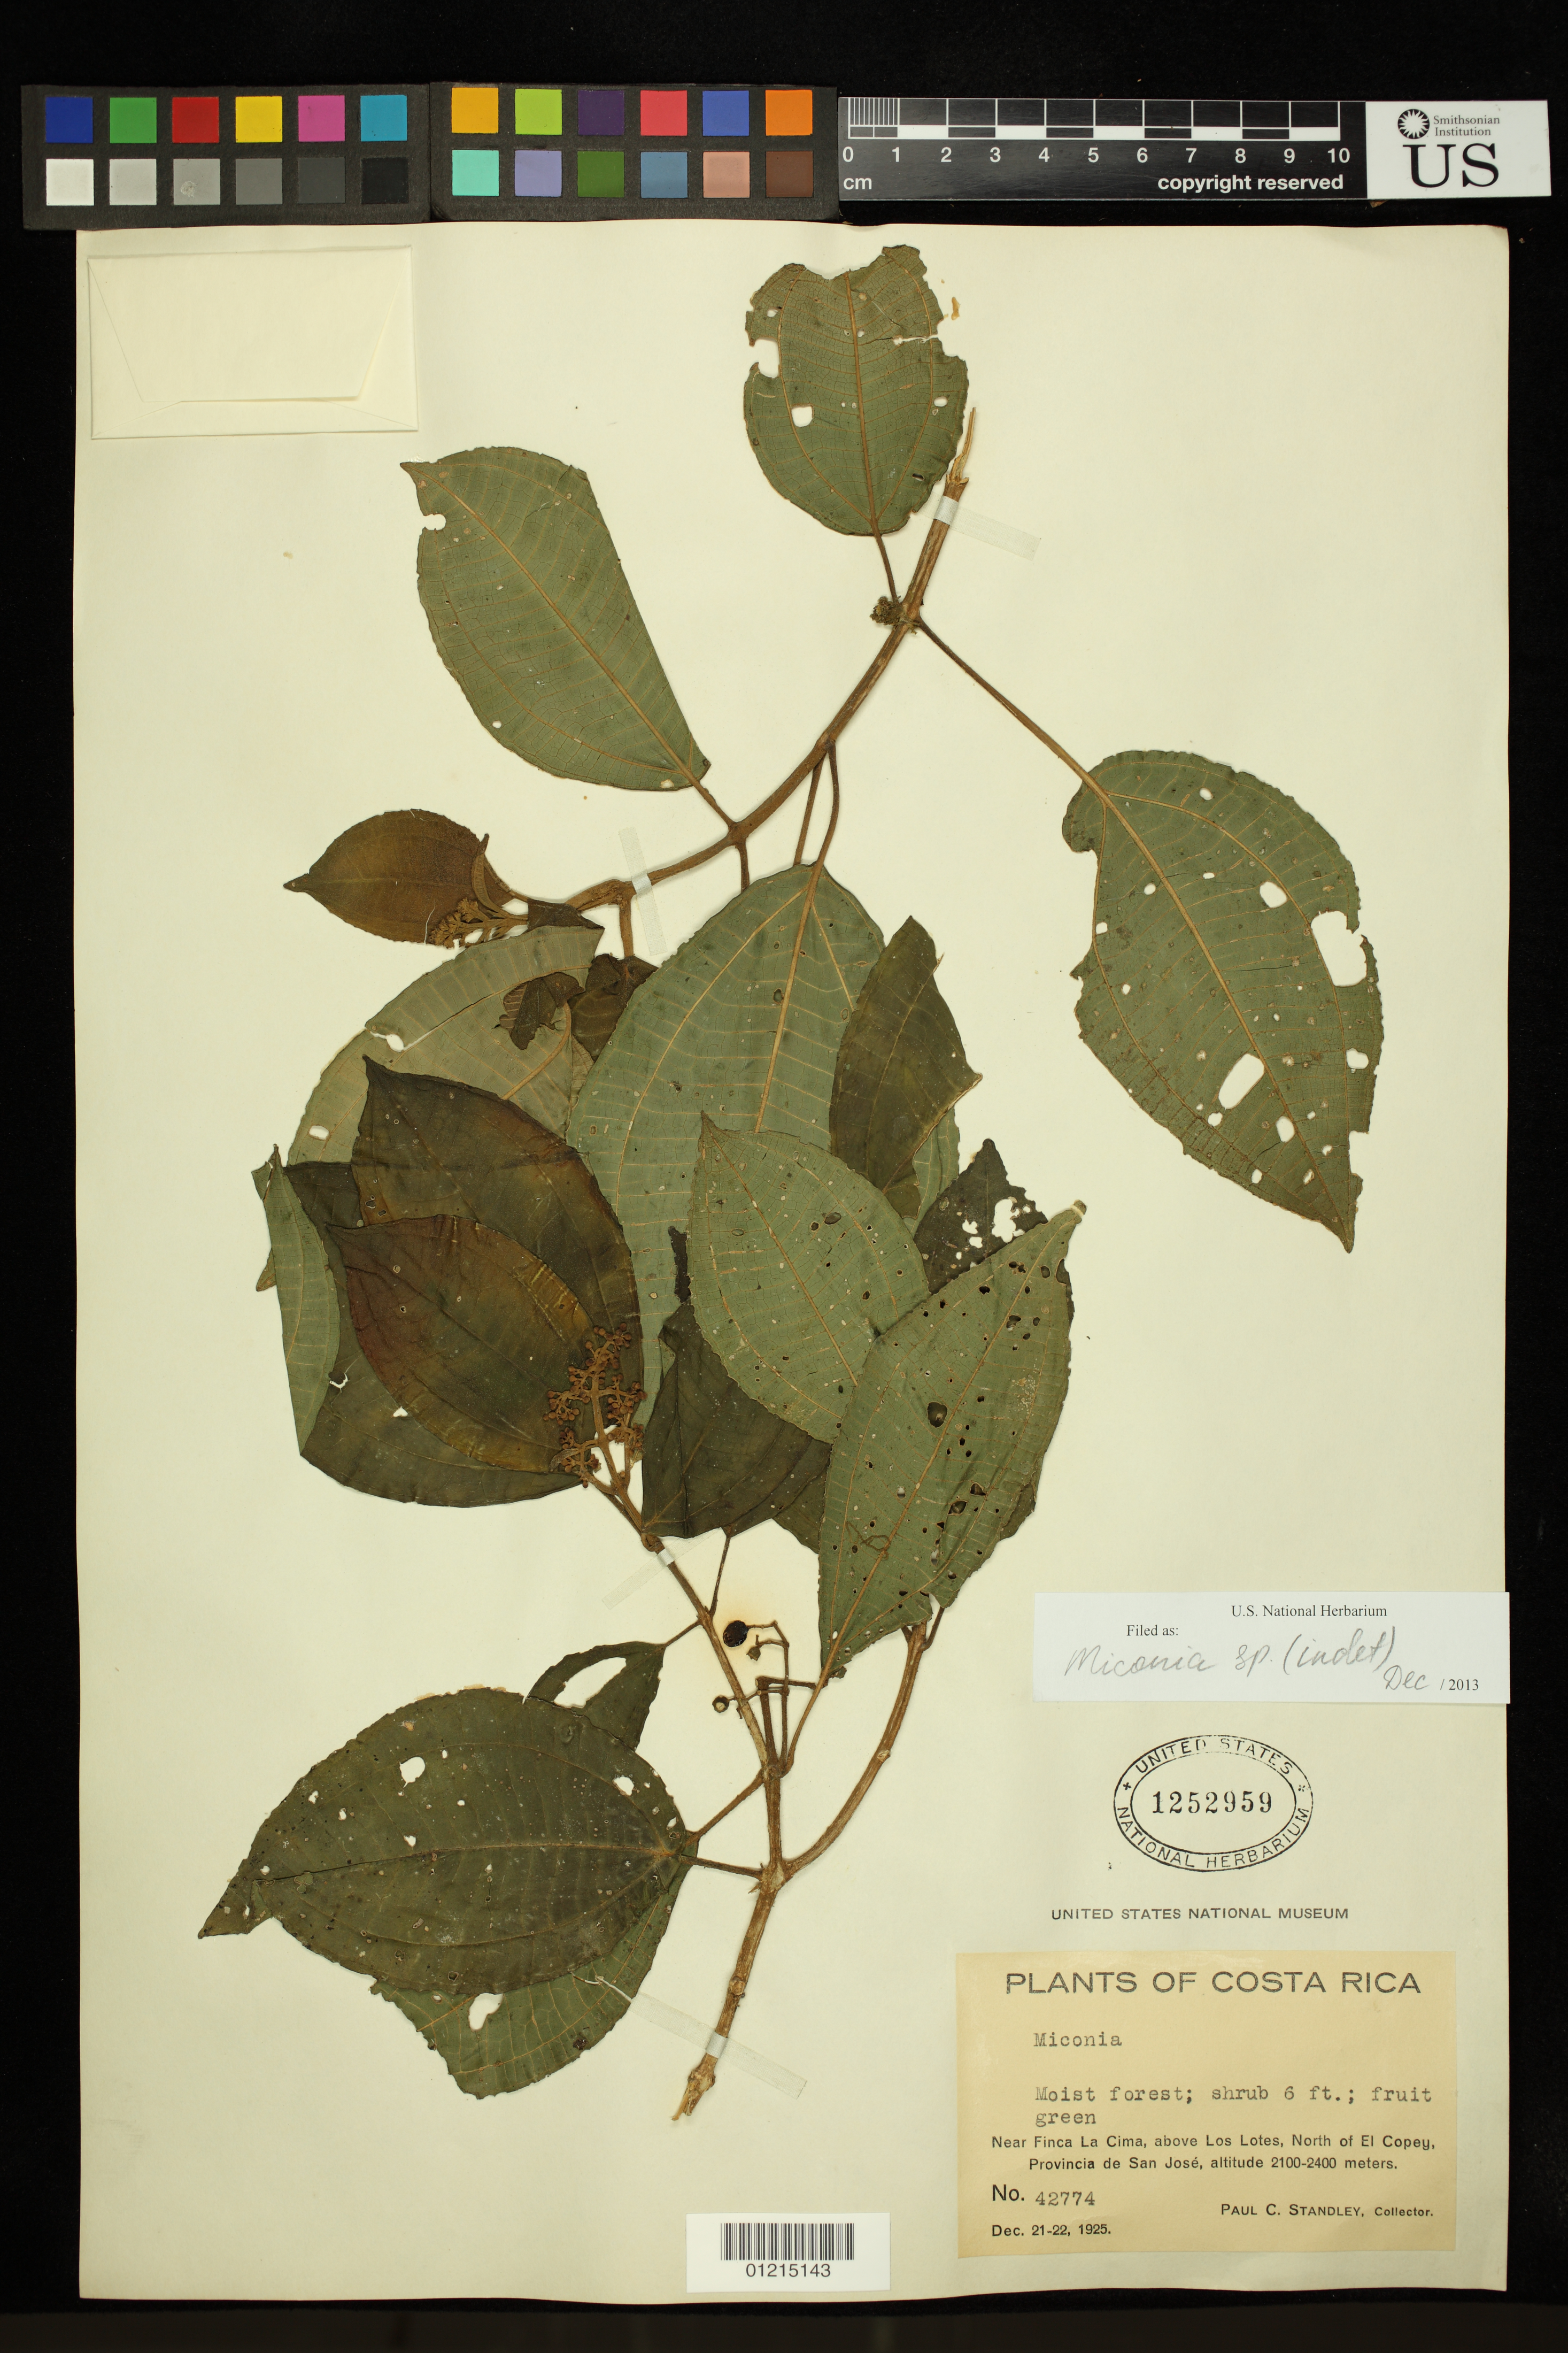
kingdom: Plantae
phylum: Tracheophyta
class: Magnoliopsida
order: Myrtales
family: Melastomataceae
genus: Miconia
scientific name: Miconia sp.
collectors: P. C. Standley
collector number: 42774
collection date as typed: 21 Dec 1925 and 22 Dec 1925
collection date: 1925-12-21,1925-12-22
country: Costa Rica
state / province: San José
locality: Near Finca La Cima, above Los Lotes, N of El Copey.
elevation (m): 2100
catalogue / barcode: US 1252959